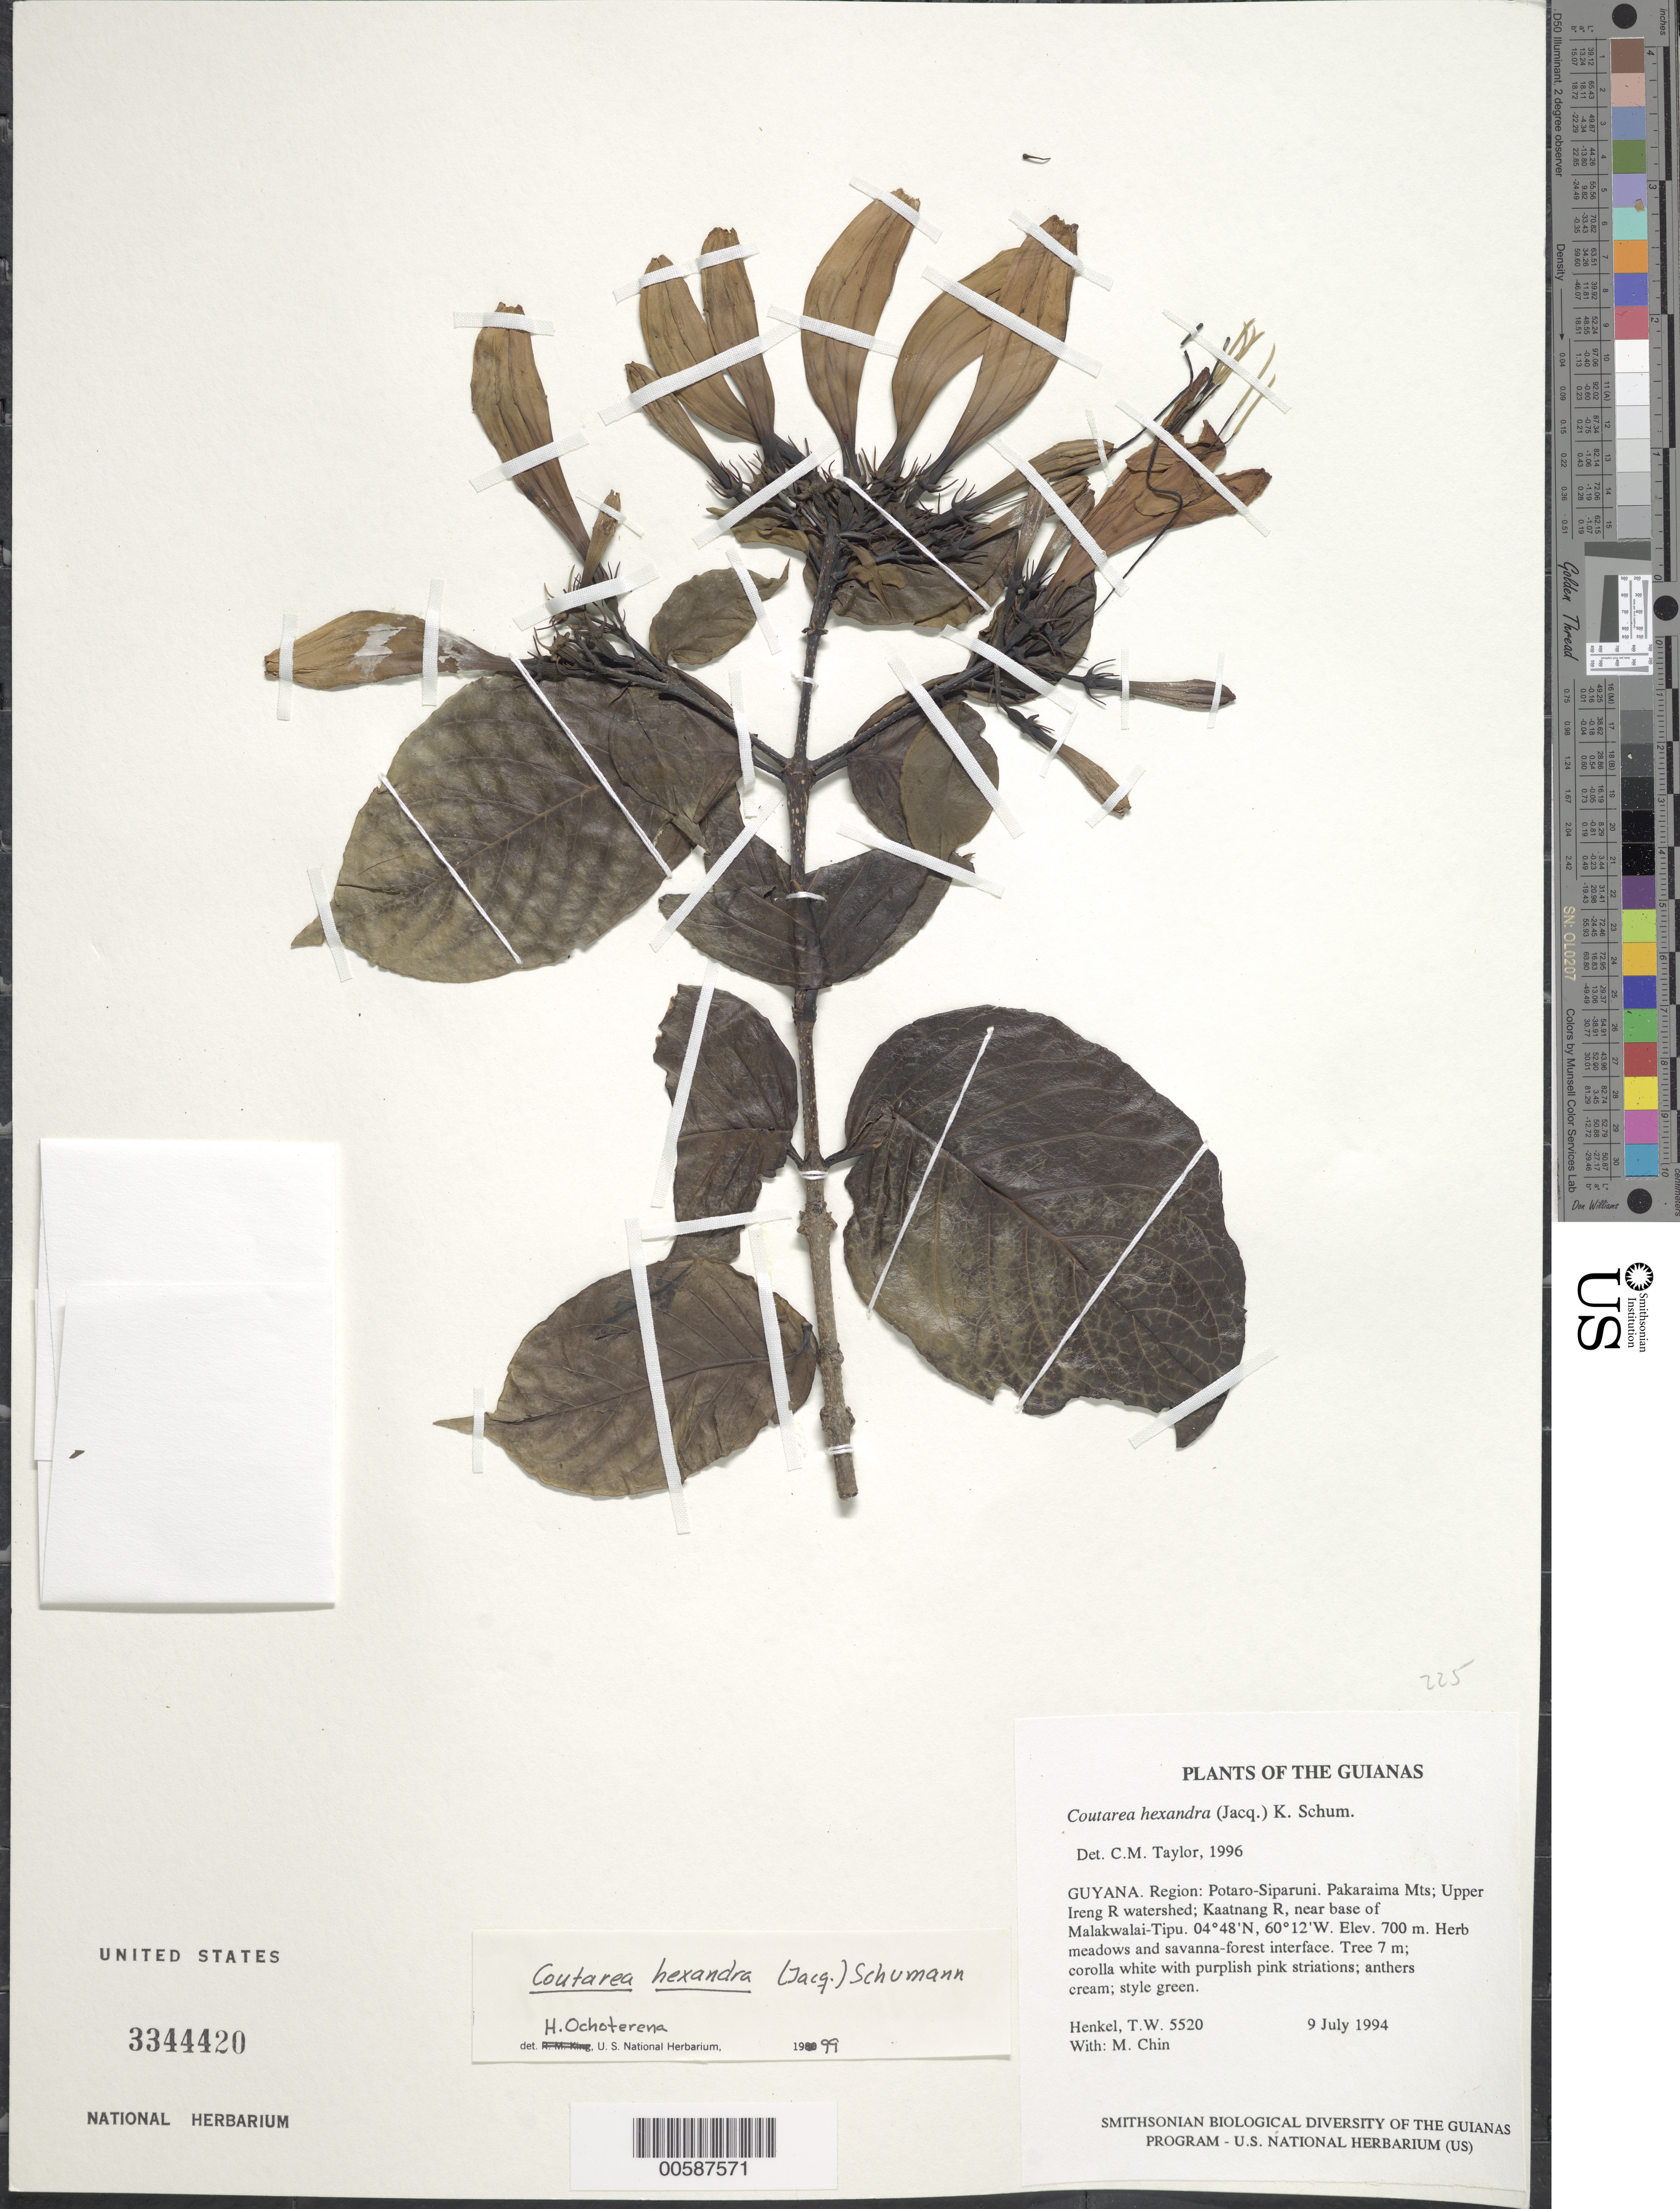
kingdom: Plantae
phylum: Tracheophyta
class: Magnoliopsida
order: Gentianales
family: Rubiaceae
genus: Coutarea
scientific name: Coutarea hexandra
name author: (Jacq.) K. Schum.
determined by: Taylor, Charlotte M.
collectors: T. Henkel & M. Chin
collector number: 5520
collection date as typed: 9 July 1994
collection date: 1994-07-09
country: Guyana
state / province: Potaro-Siparuni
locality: Pakaraima Mts; Upper Ireng R watershed; Kaatnang R, near base of Malakwalai-Tipu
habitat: Herb meadows and savanna-forest interface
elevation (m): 700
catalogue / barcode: US 3344420